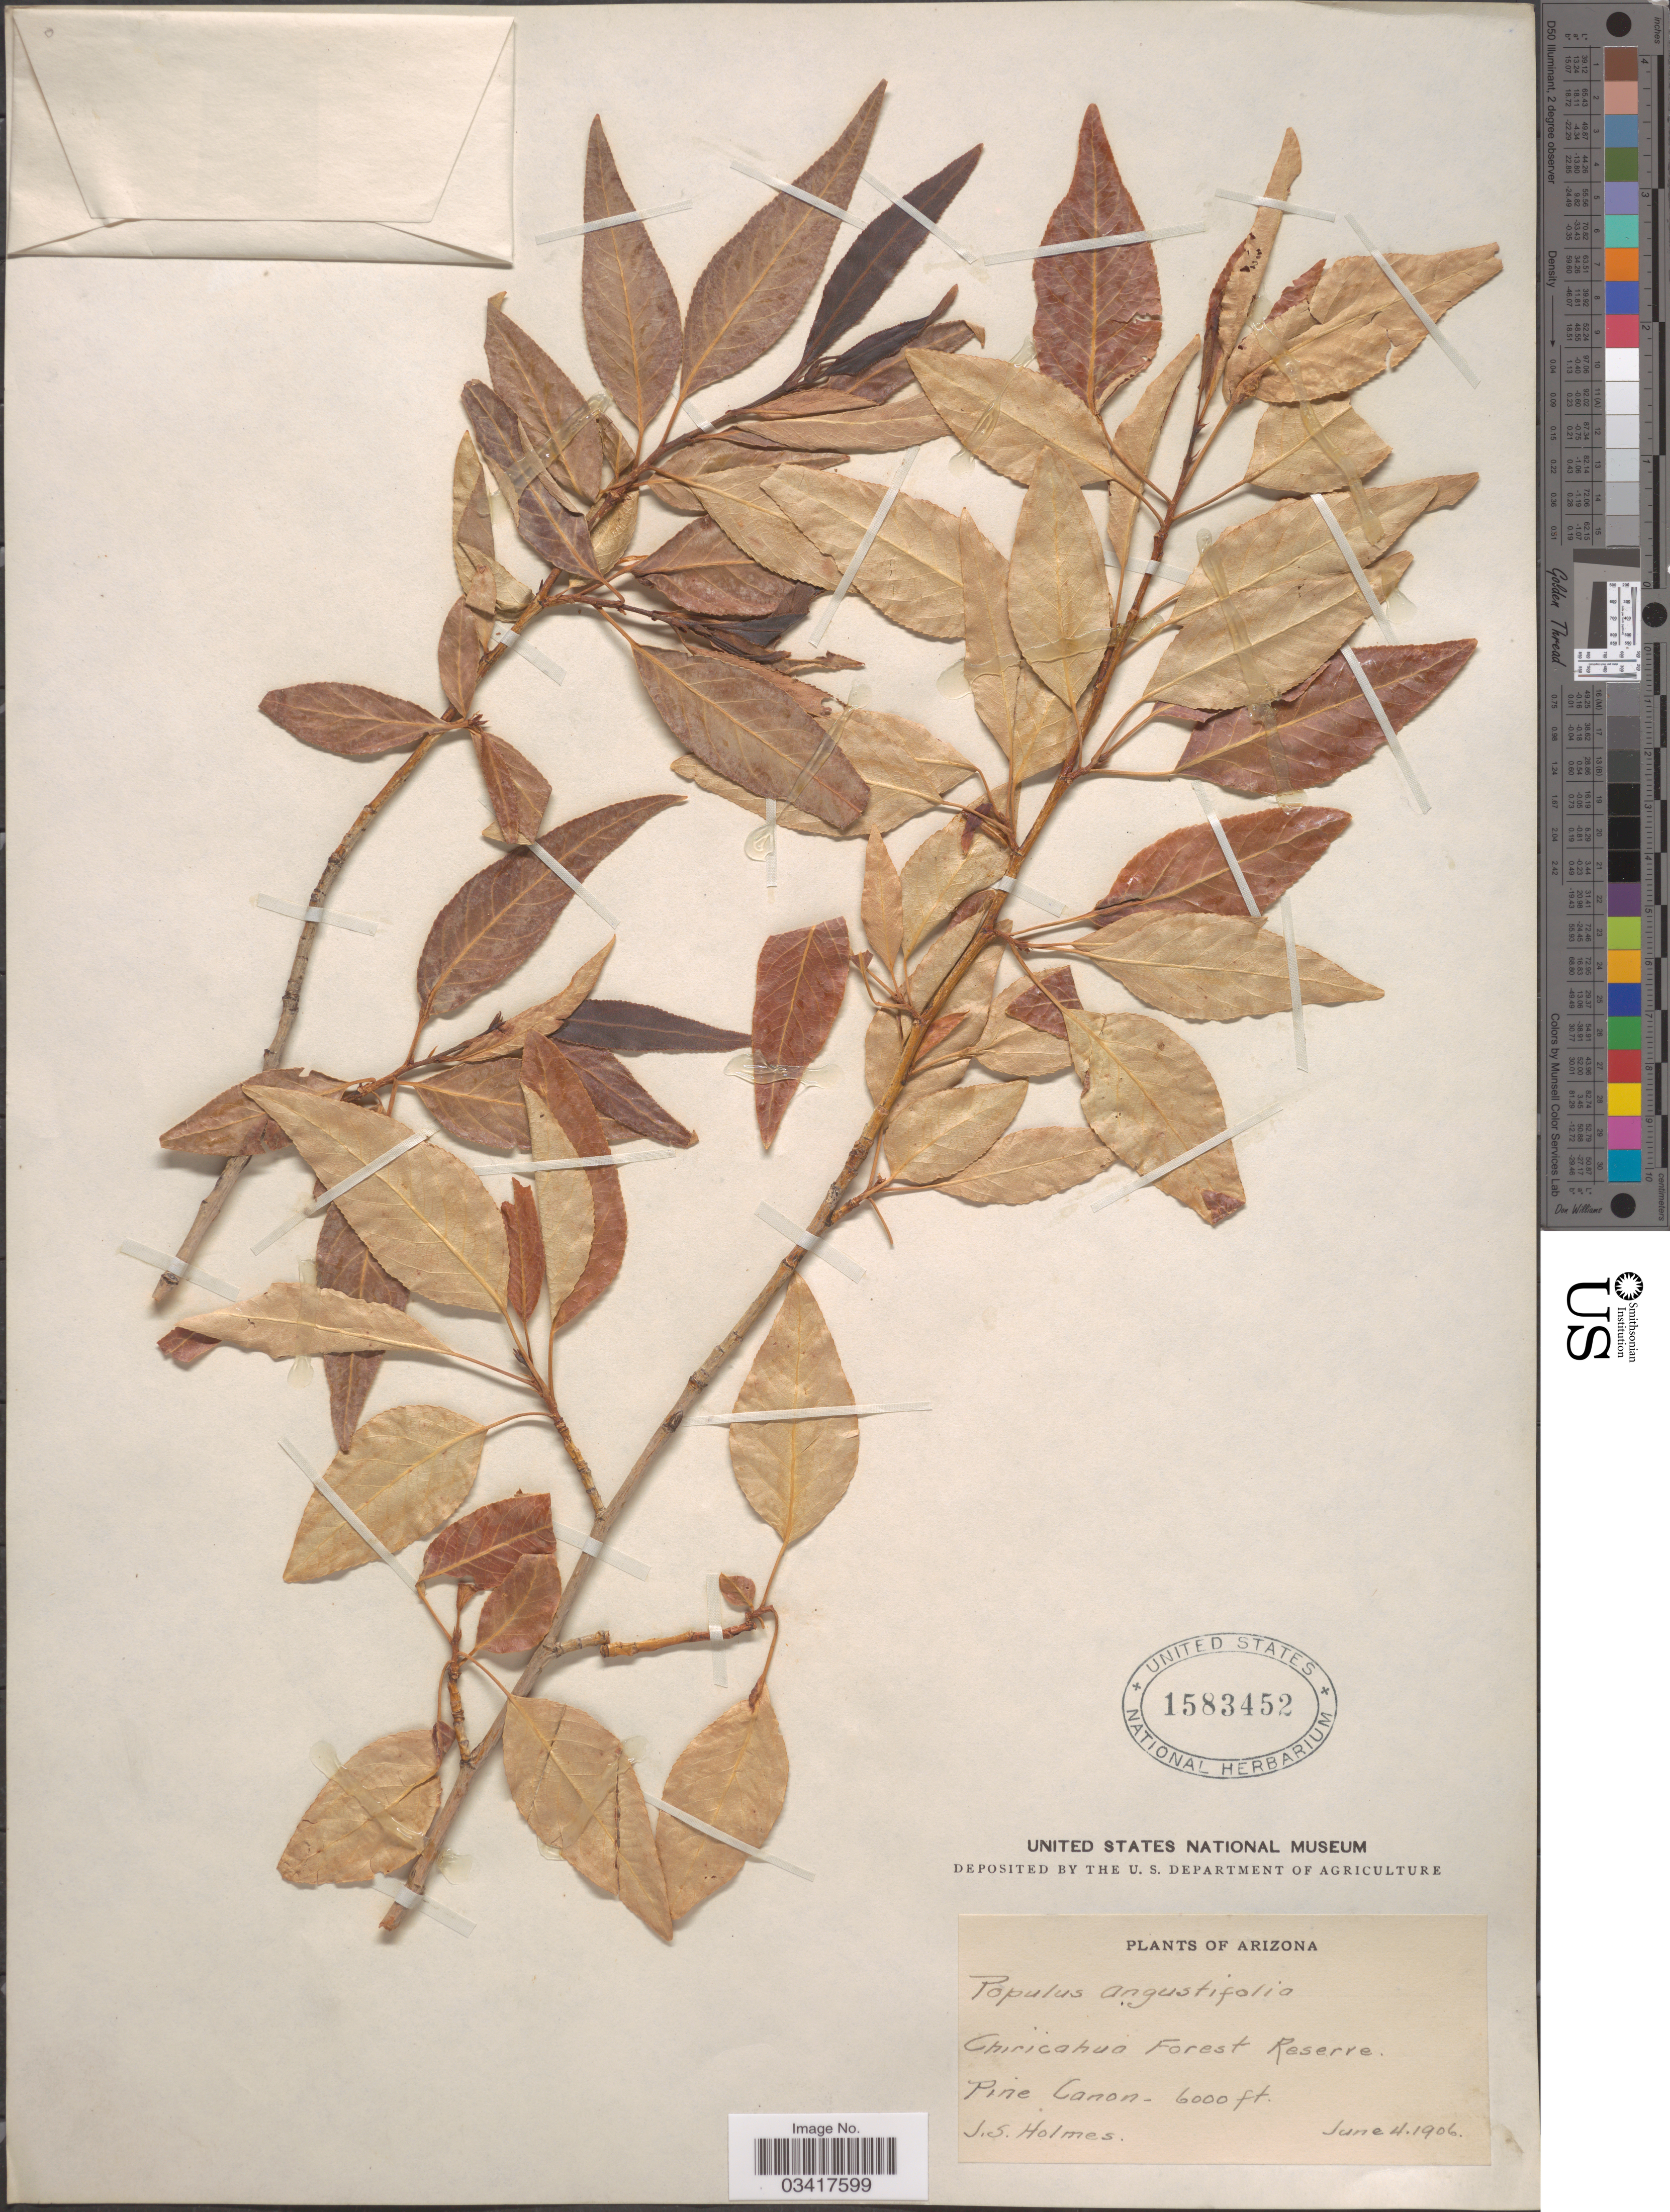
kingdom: Plantae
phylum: Tracheophyta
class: Magnoliopsida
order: Malpighiales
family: Salicaceae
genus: Populus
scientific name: Populus angustifolia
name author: E. James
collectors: J. Holmes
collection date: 1906-06-04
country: United States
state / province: Arizona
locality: Chiricahua Forest Reserve. Pine Canon.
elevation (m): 1829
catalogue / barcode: US 1583452